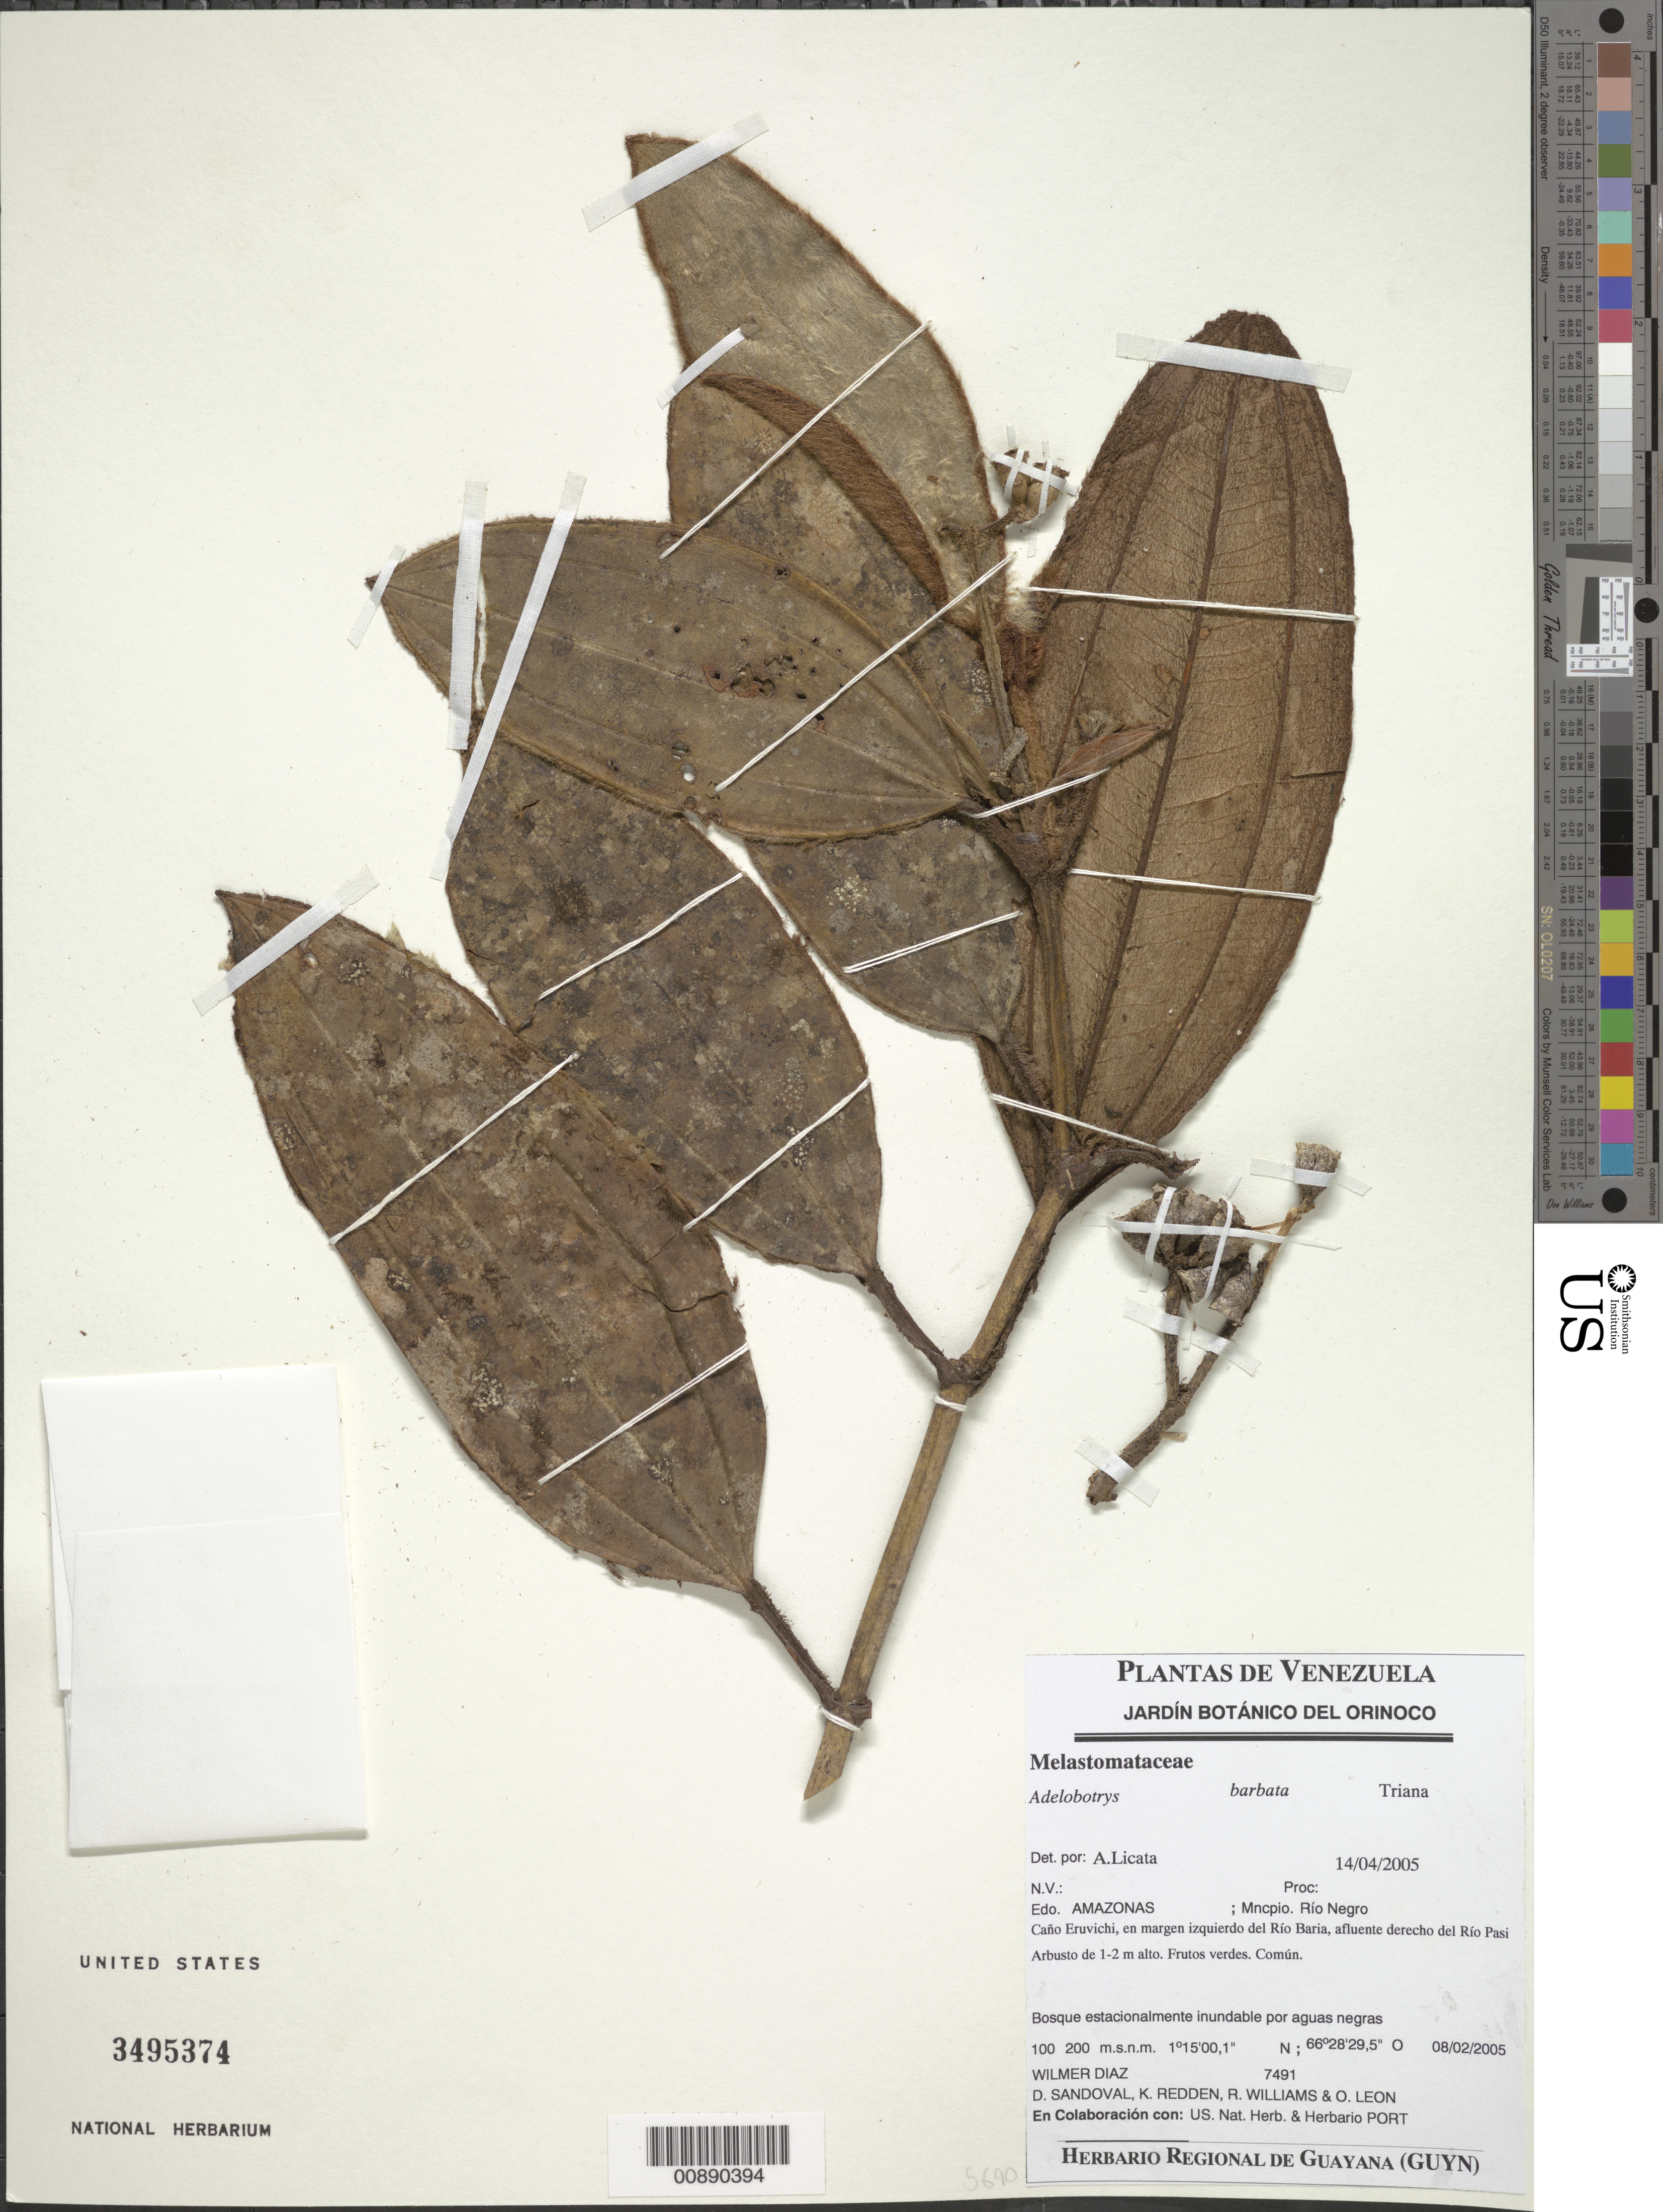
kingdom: Plantae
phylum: Tracheophyta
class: Magnoliopsida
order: Myrtales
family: Melastomataceae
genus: Adelobotrys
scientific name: Adelobotrys barbatus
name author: Triana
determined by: Licata, A., (PORT), Univ. Nac. Exp. de los Llanos Ezequiel Zamora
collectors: W. Díaz P., D. Sandoval, K. M. Redden, R. Williams & O. León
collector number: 7491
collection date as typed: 8-Feb-05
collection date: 2005-02-08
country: Venezuela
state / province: Amazonas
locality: Mun. Río Negro, Caño Eruvichi, en margen Río Baria, afluente del Río Pasimoni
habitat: Bosque estacionalmente inundable por aguas negras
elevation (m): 100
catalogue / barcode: US 3495374